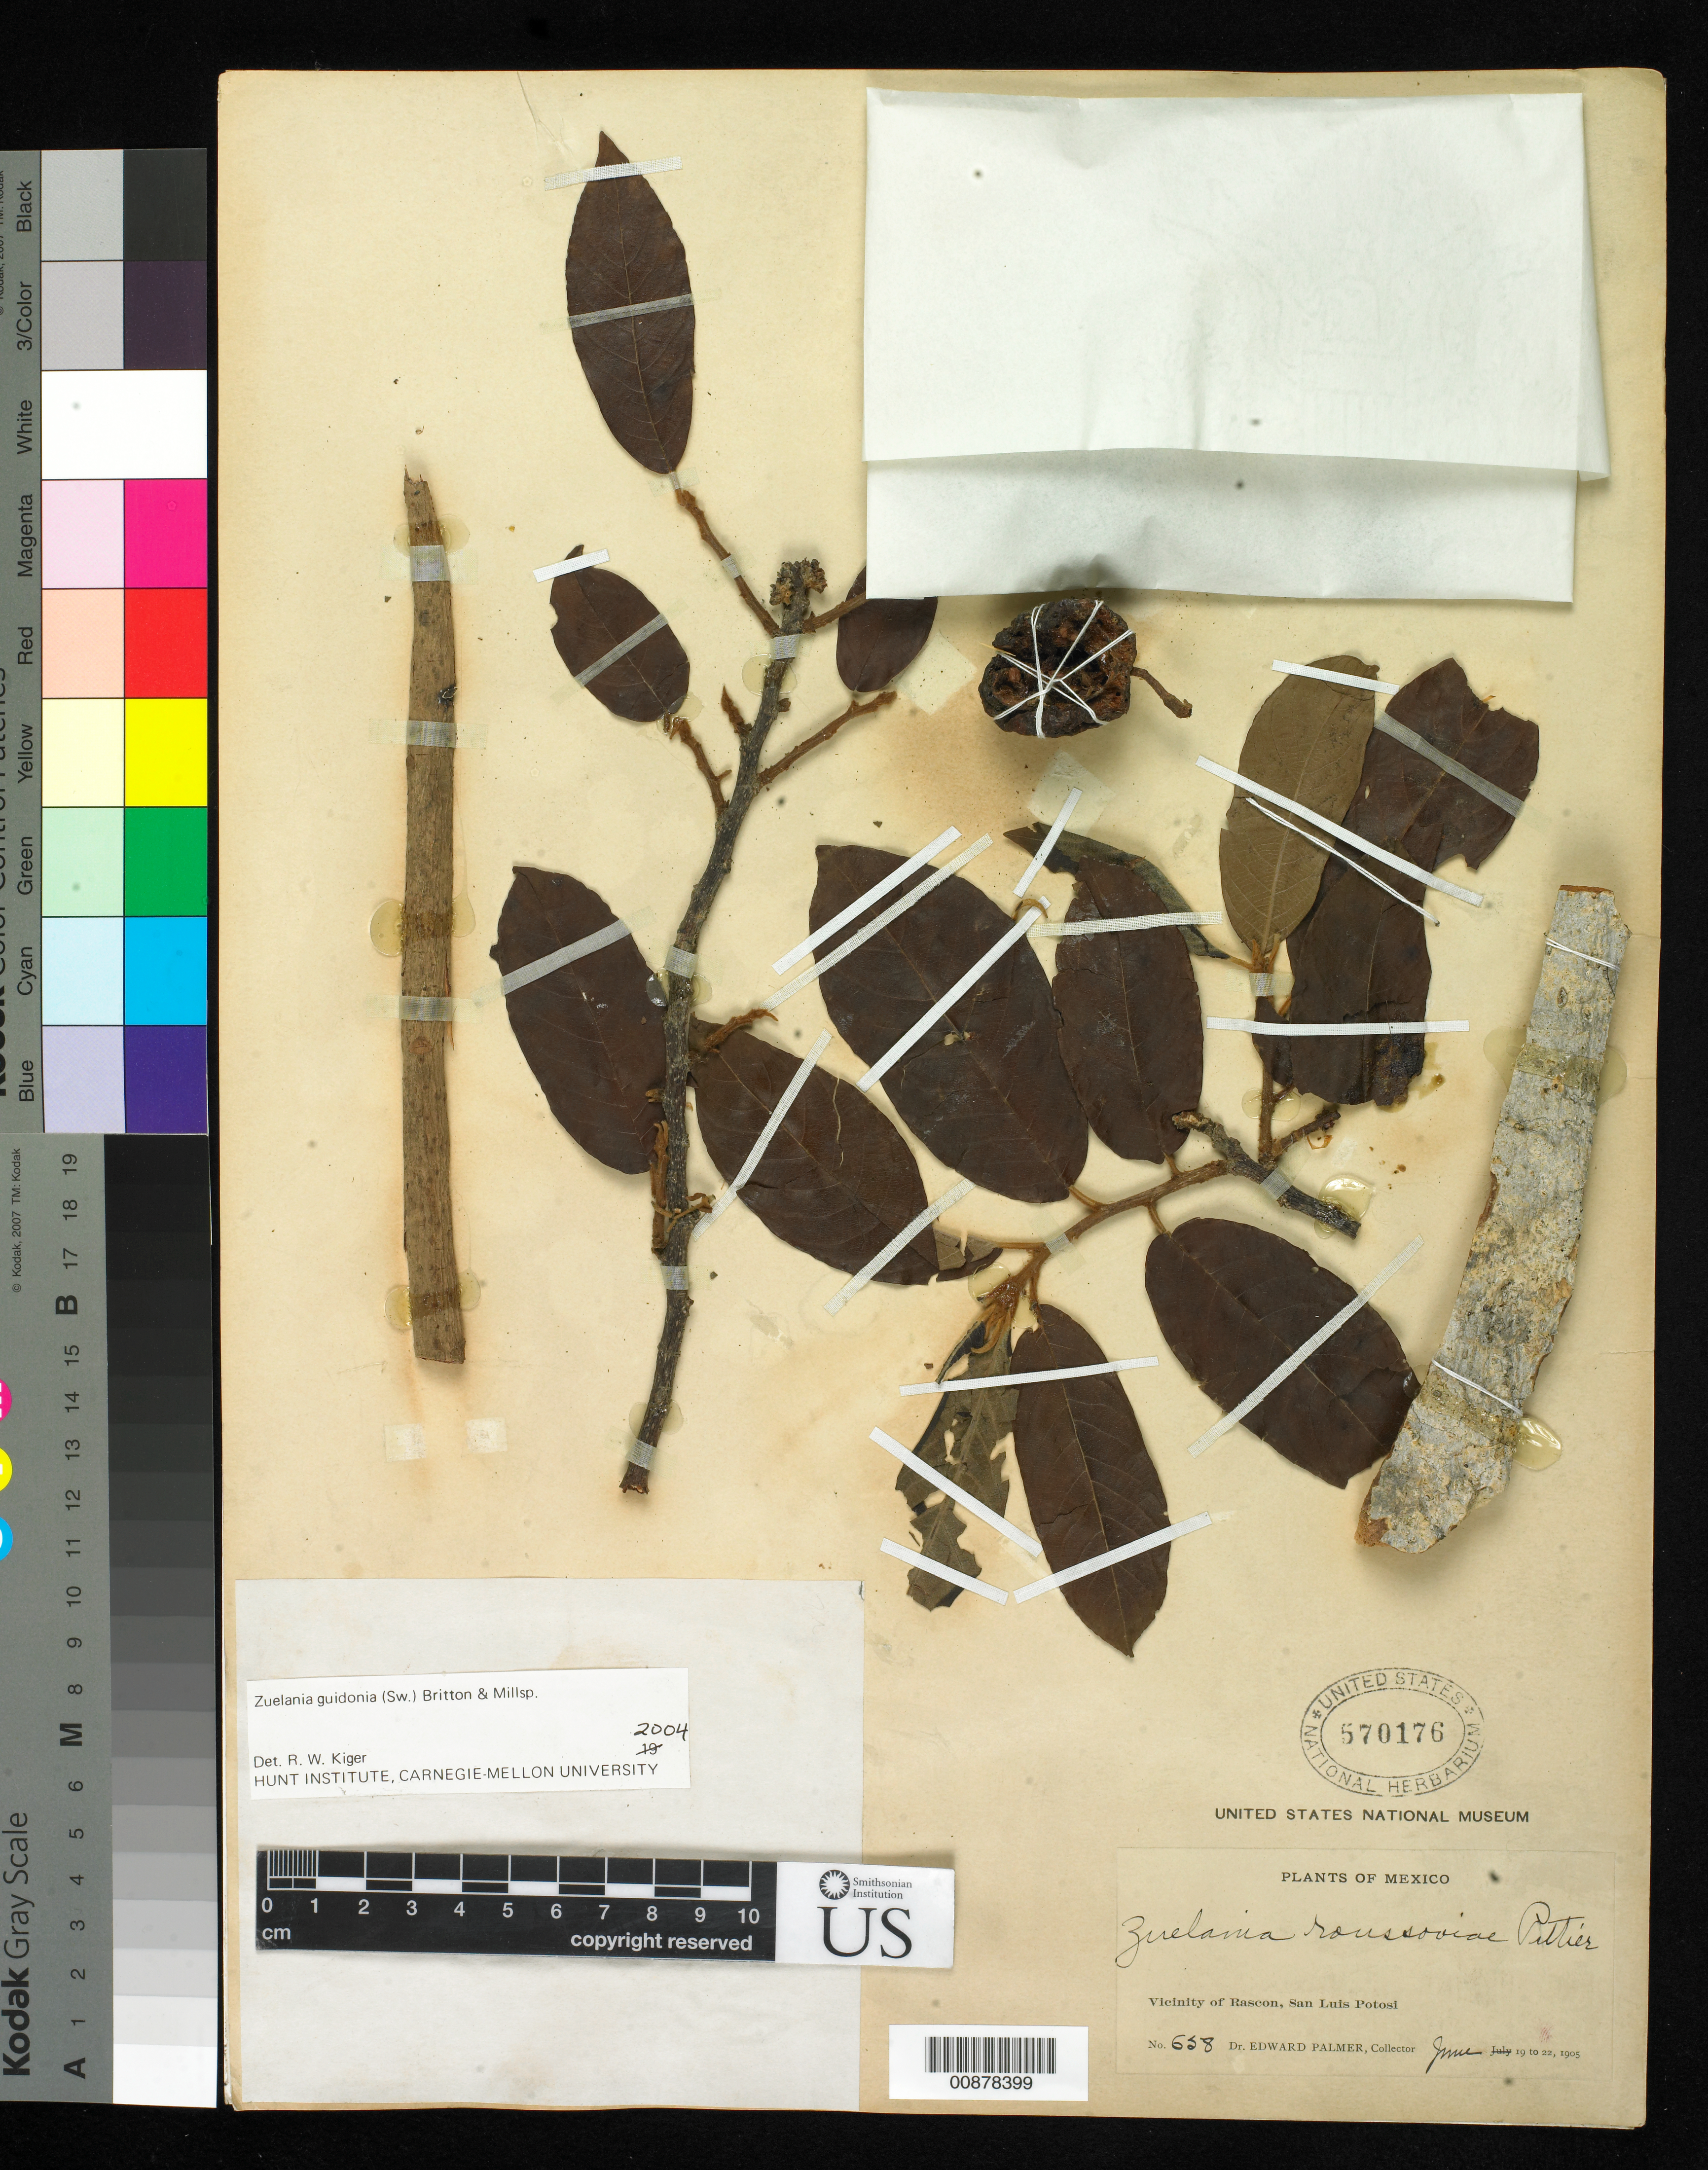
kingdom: Plantae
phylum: Tracheophyta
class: Magnoliopsida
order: Malpighiales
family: Salicaceae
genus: Casearia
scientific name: Casearia laetioides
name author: (A. Rich.) Warb.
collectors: E. Palmer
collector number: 658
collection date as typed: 19 Jun 1905 to 22 Jun 1905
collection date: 1905-06-19/1905-06-22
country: Mexico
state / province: San Luis Potosí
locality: Vicinity of Rascón, San Luis Potosí.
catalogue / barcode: US 570176